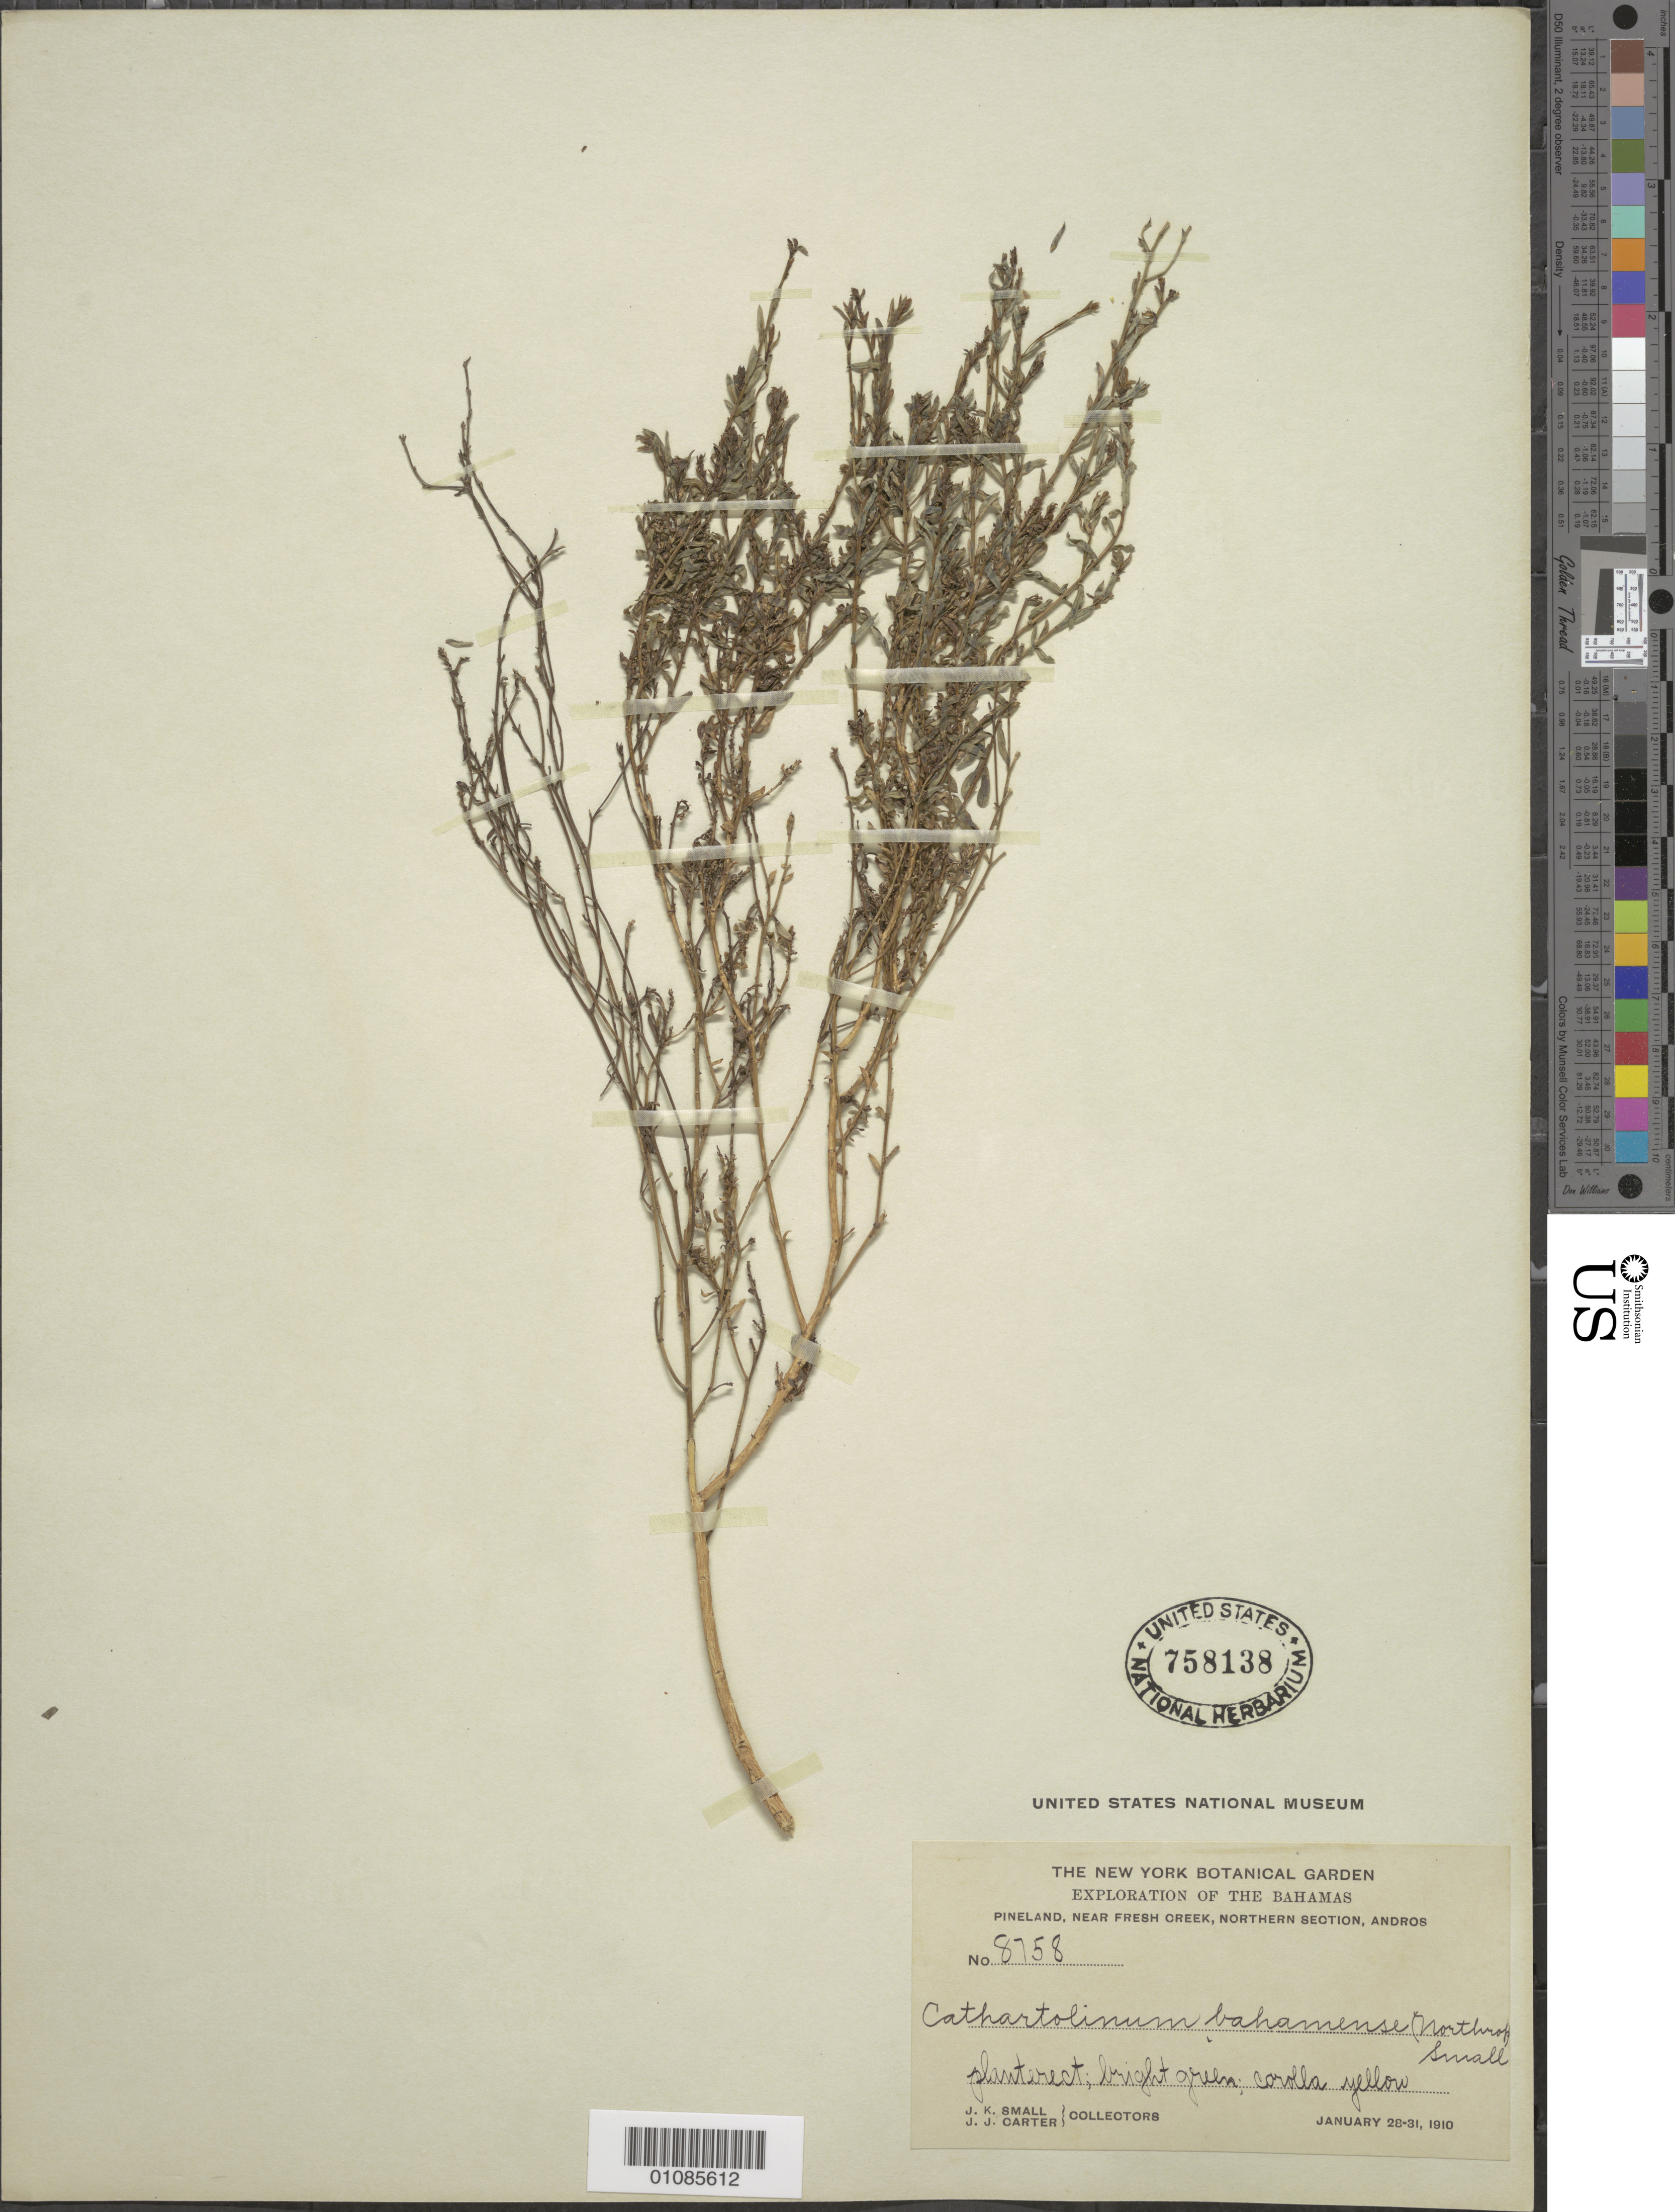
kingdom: Plantae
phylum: Tracheophyta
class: Magnoliopsida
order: Malpighiales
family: Linaceae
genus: Linum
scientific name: Linum bahamense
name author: Northr.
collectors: J. K. Small & J. J. Carter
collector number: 8758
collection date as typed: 28 Jan 1910 to 31 Jan 1910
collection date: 1910-01-28/1910-01-31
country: Bahamas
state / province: North Andros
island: Andros I.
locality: Pineland, near Fresh Creek, Northern Section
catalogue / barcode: US 758138